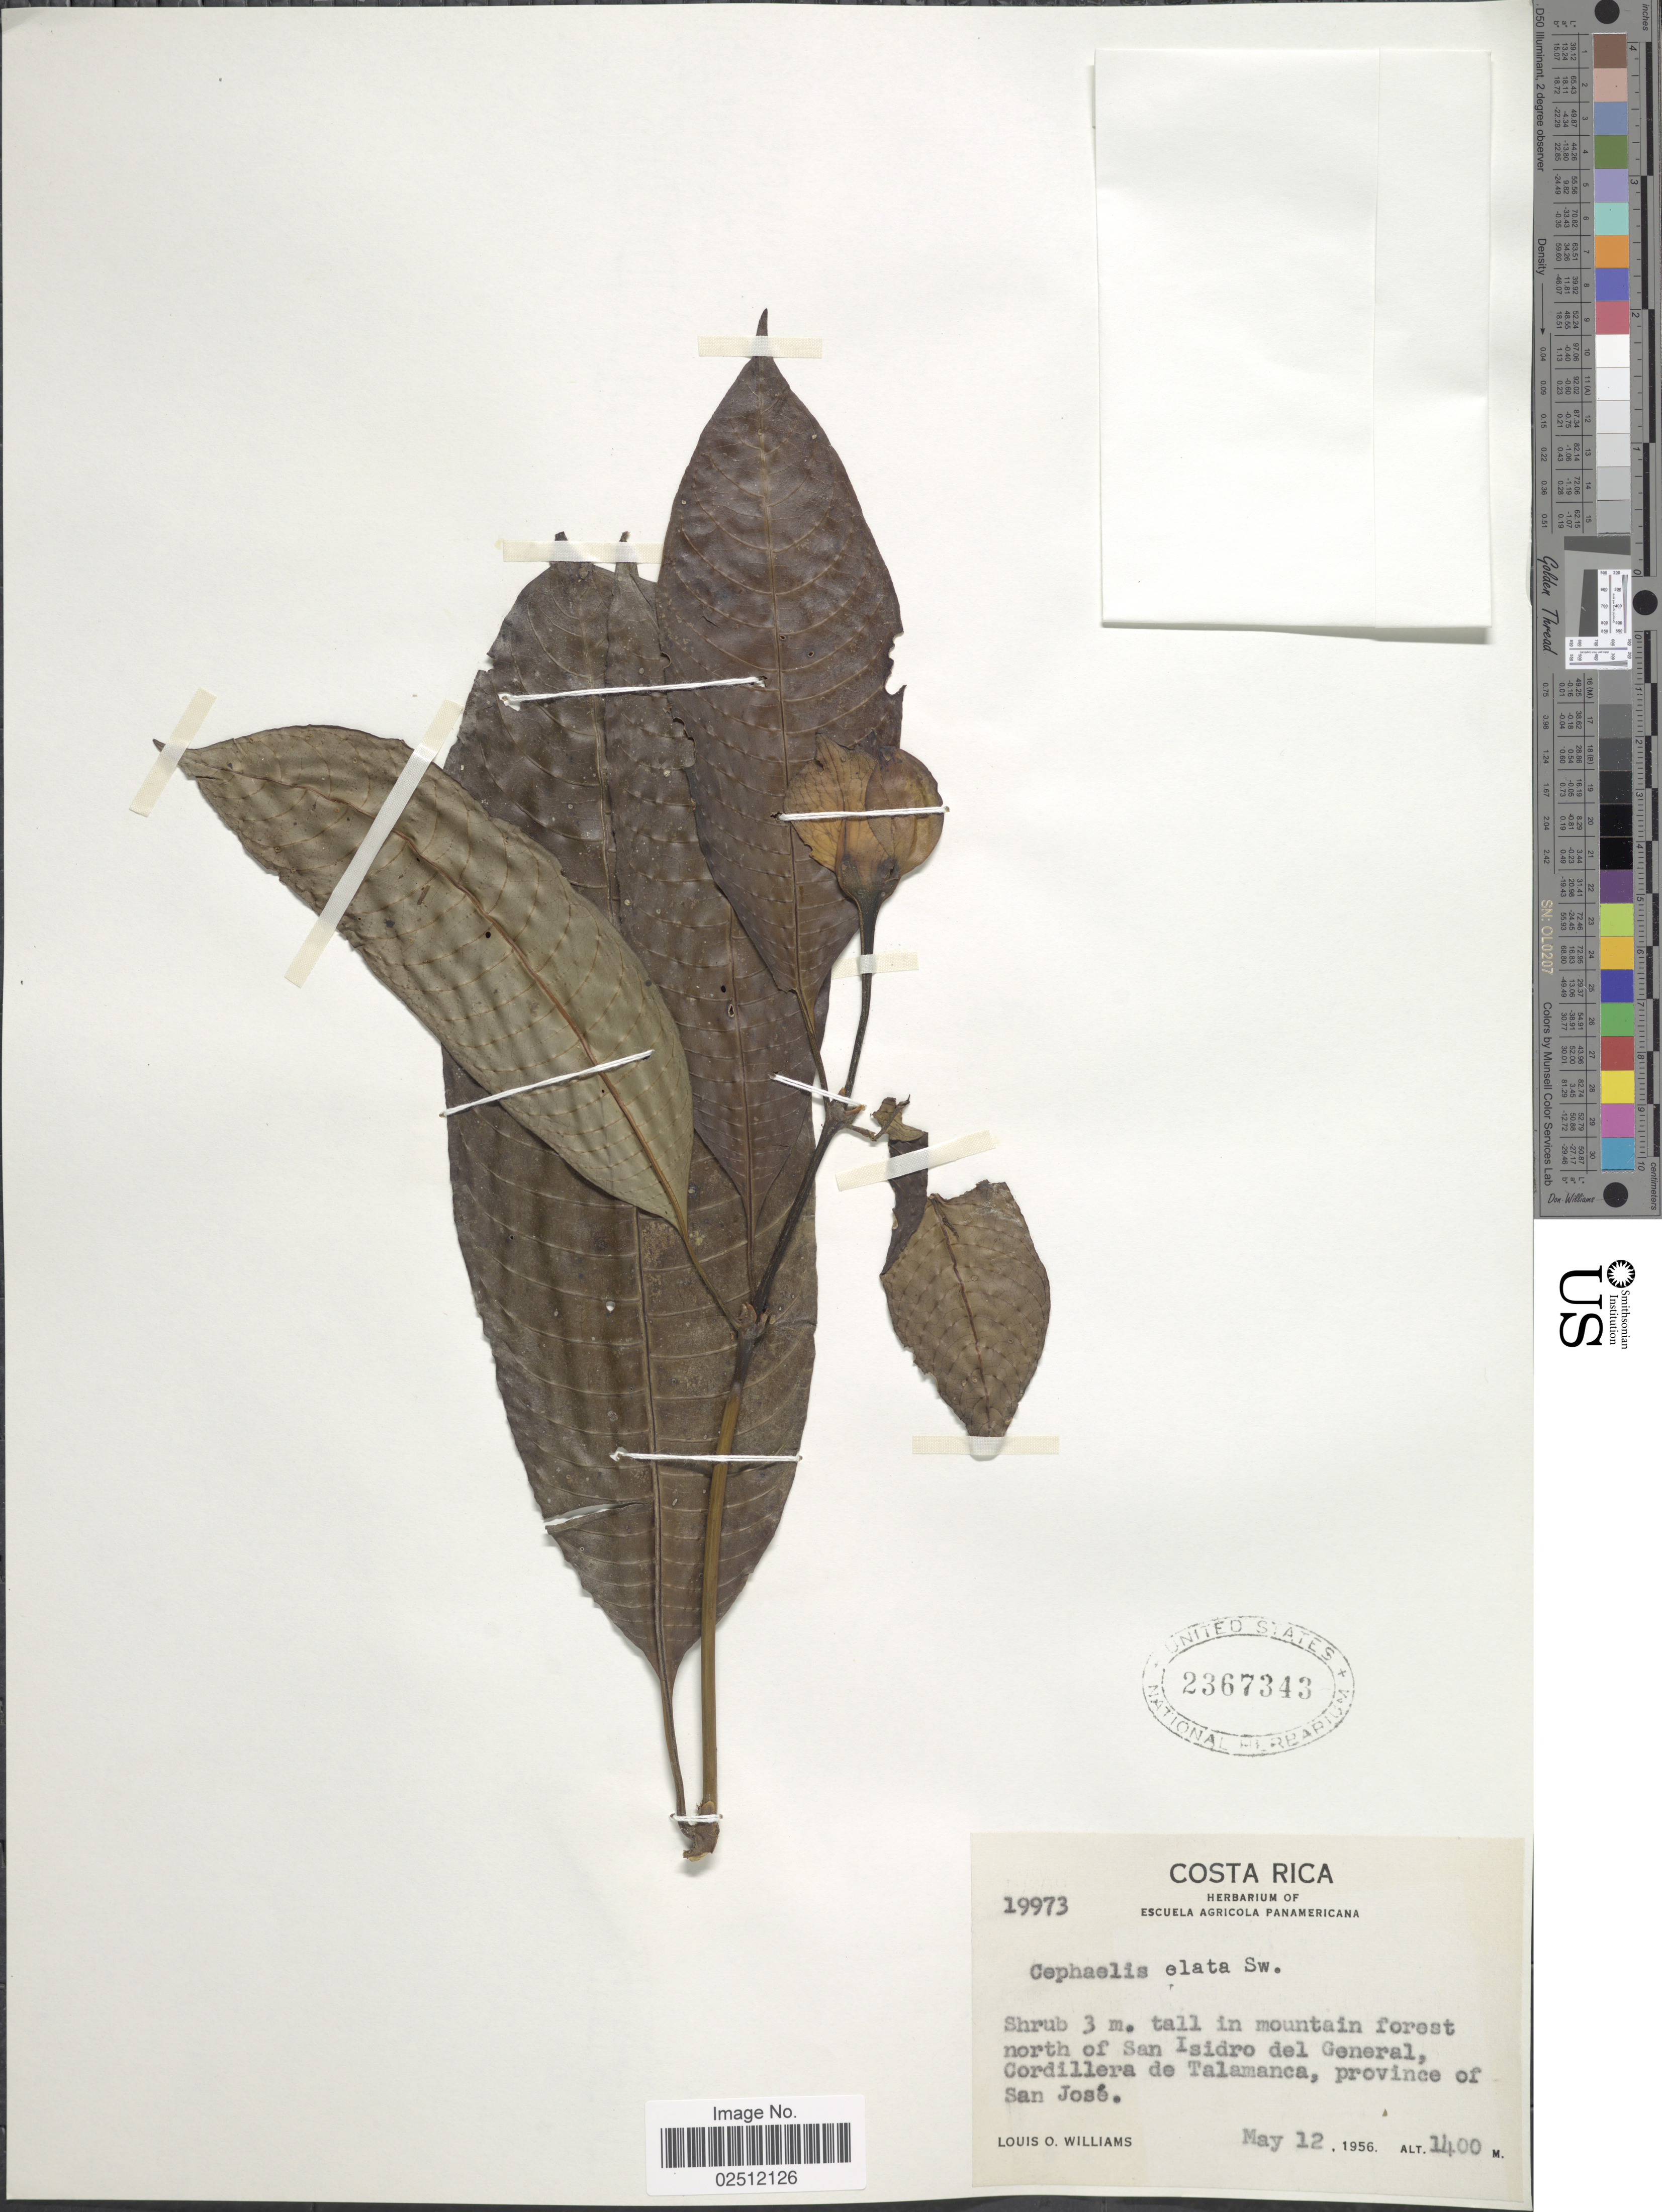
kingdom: Plantae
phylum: Tracheophyta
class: Magnoliopsida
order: Gentianales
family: Rubiaceae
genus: Psychotria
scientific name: Psychotria elata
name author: (Sw.) Hammel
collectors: L. O. Williams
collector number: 19973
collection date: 1956-05-12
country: Costa Rica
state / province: San José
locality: Tall in mountain forest north of San Isidro del General, Cordillera de Talamanca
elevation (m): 1400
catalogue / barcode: US 2367343